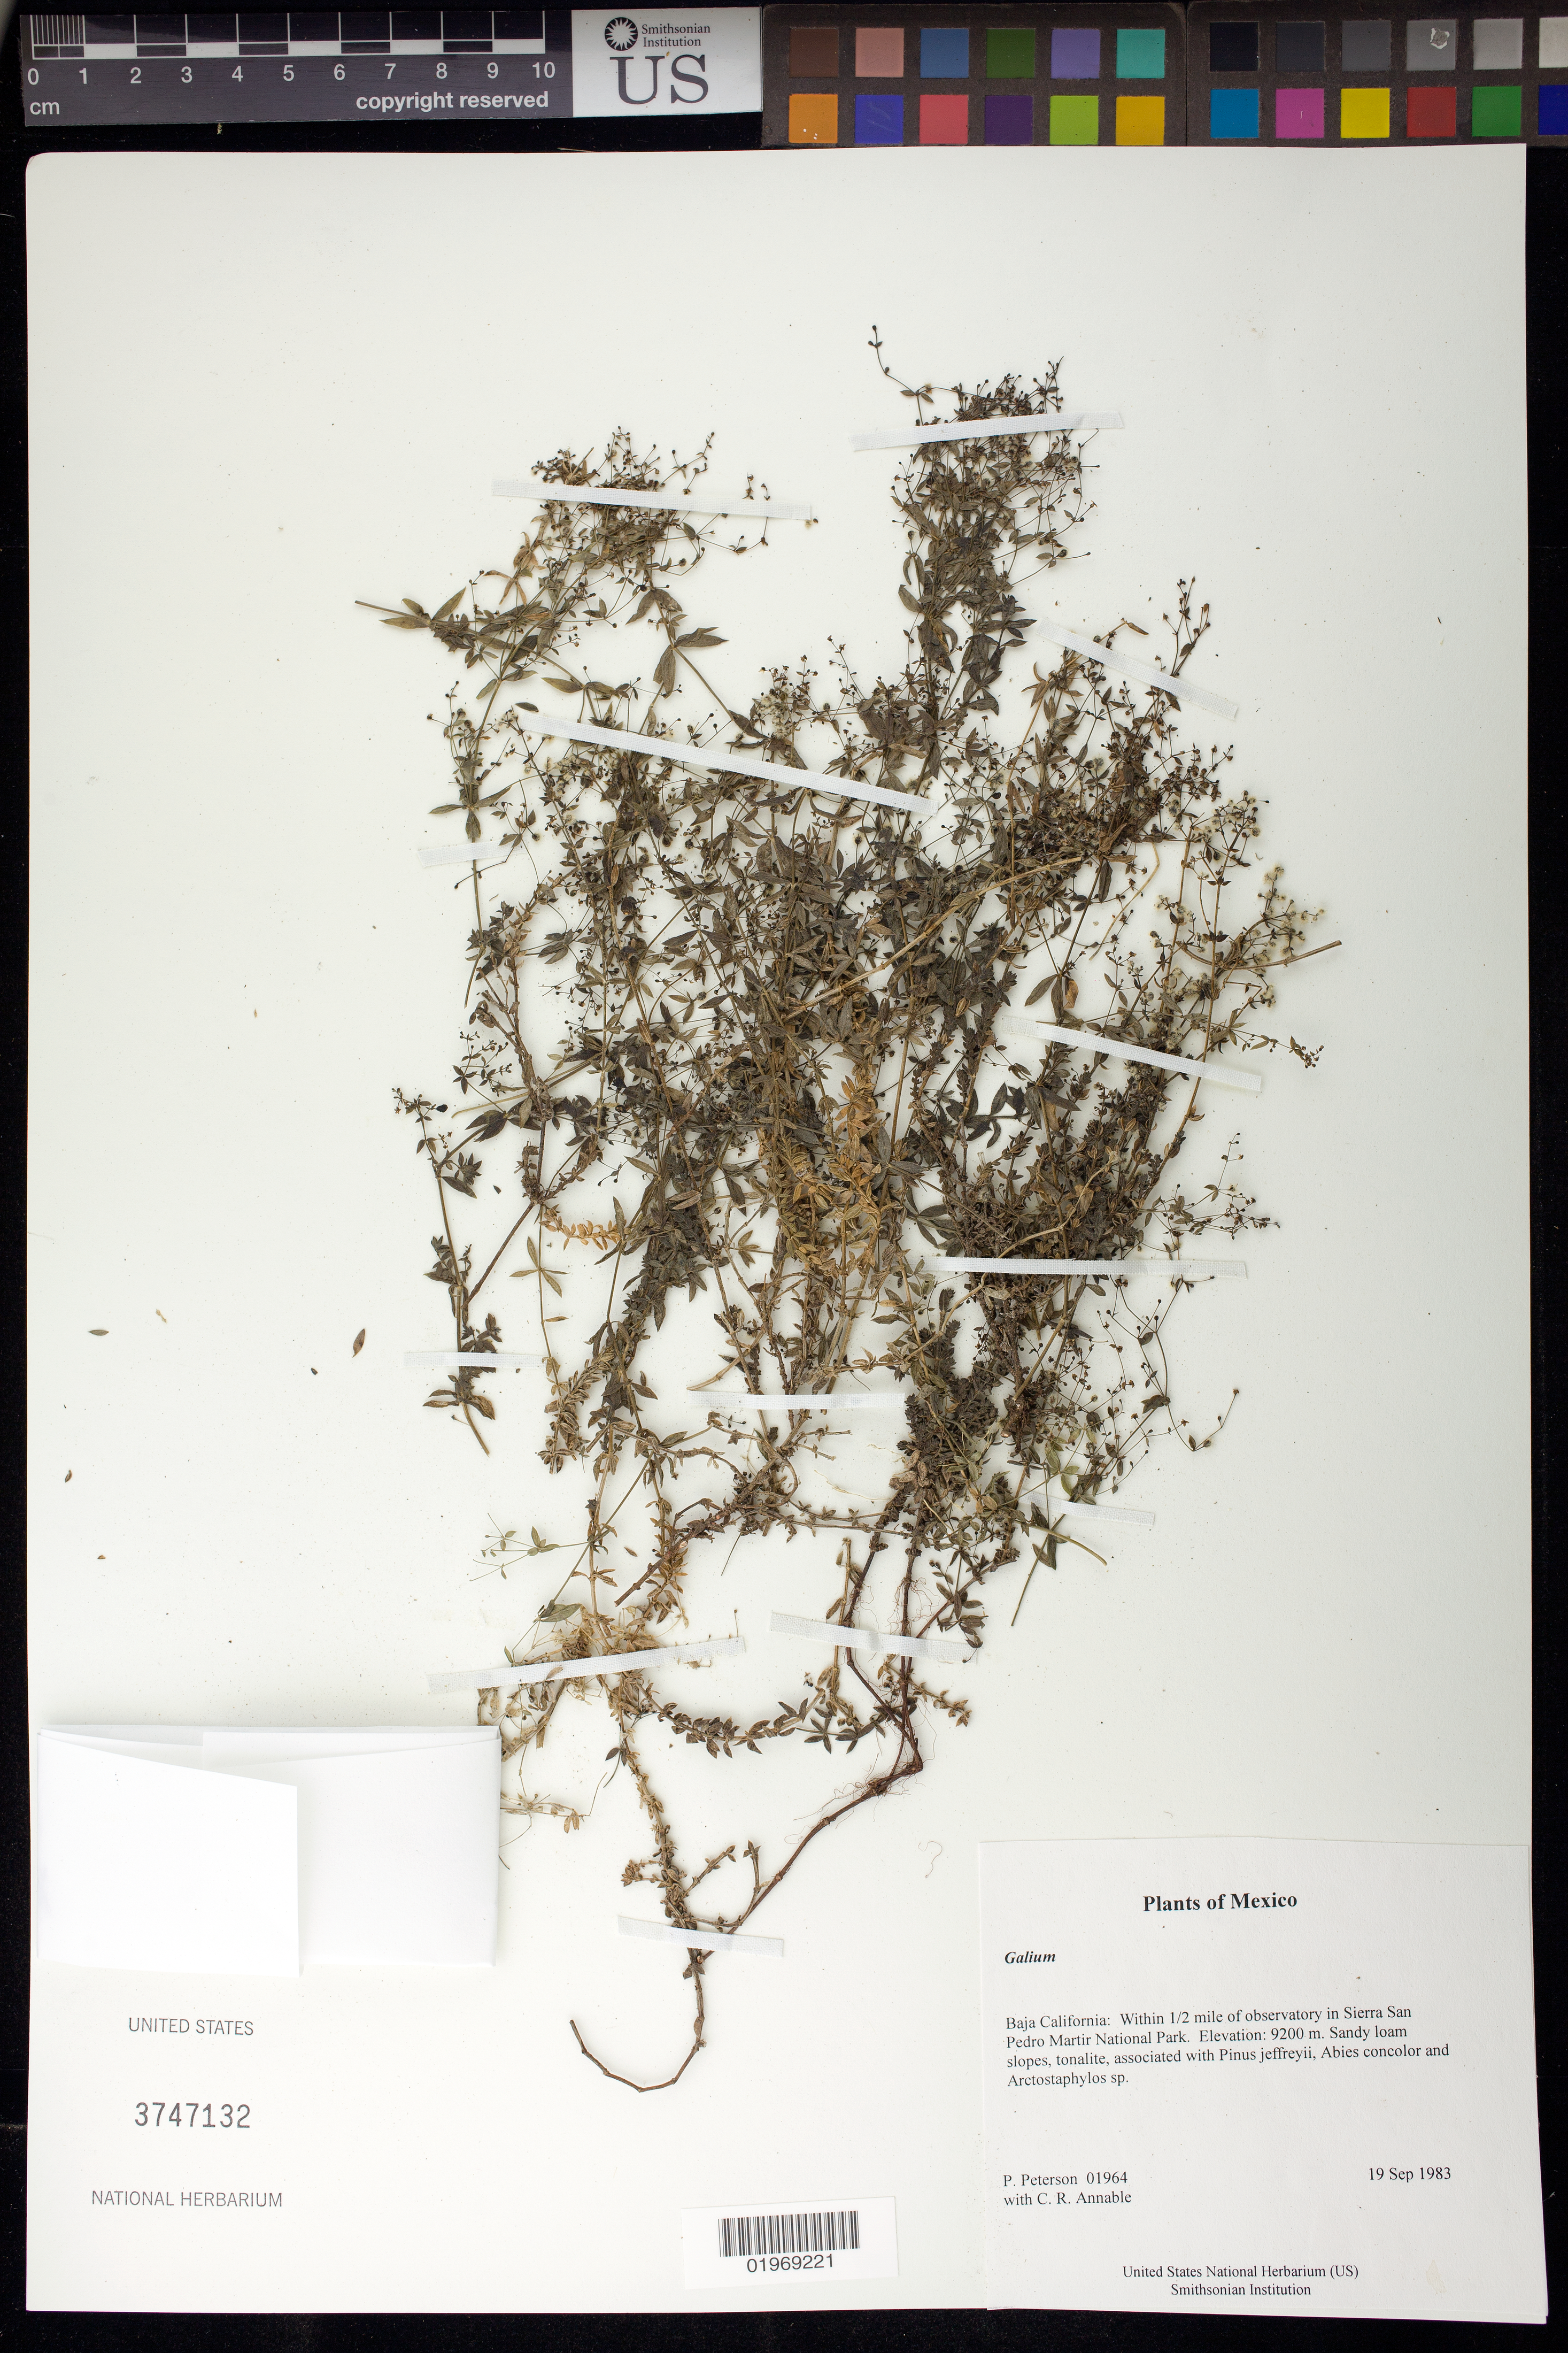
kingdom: Plantae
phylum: Tracheophyta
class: Magnoliopsida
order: Gentianales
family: Rubiaceae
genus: Galium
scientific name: Galium sp.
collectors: P. M. Peterson & C. R. Annable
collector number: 01964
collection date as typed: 19 Sep 1983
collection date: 1983-09-19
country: Mexico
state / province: Baja California Norte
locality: Within 1/2 mile of observatory in Sierra San Pedro Martir National Park.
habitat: Sandy loam slopes, tonalite, associated with Pinus jeffreyii, Abies concolor and Arctostaphylos sp.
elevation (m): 9200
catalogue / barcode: US 3747132